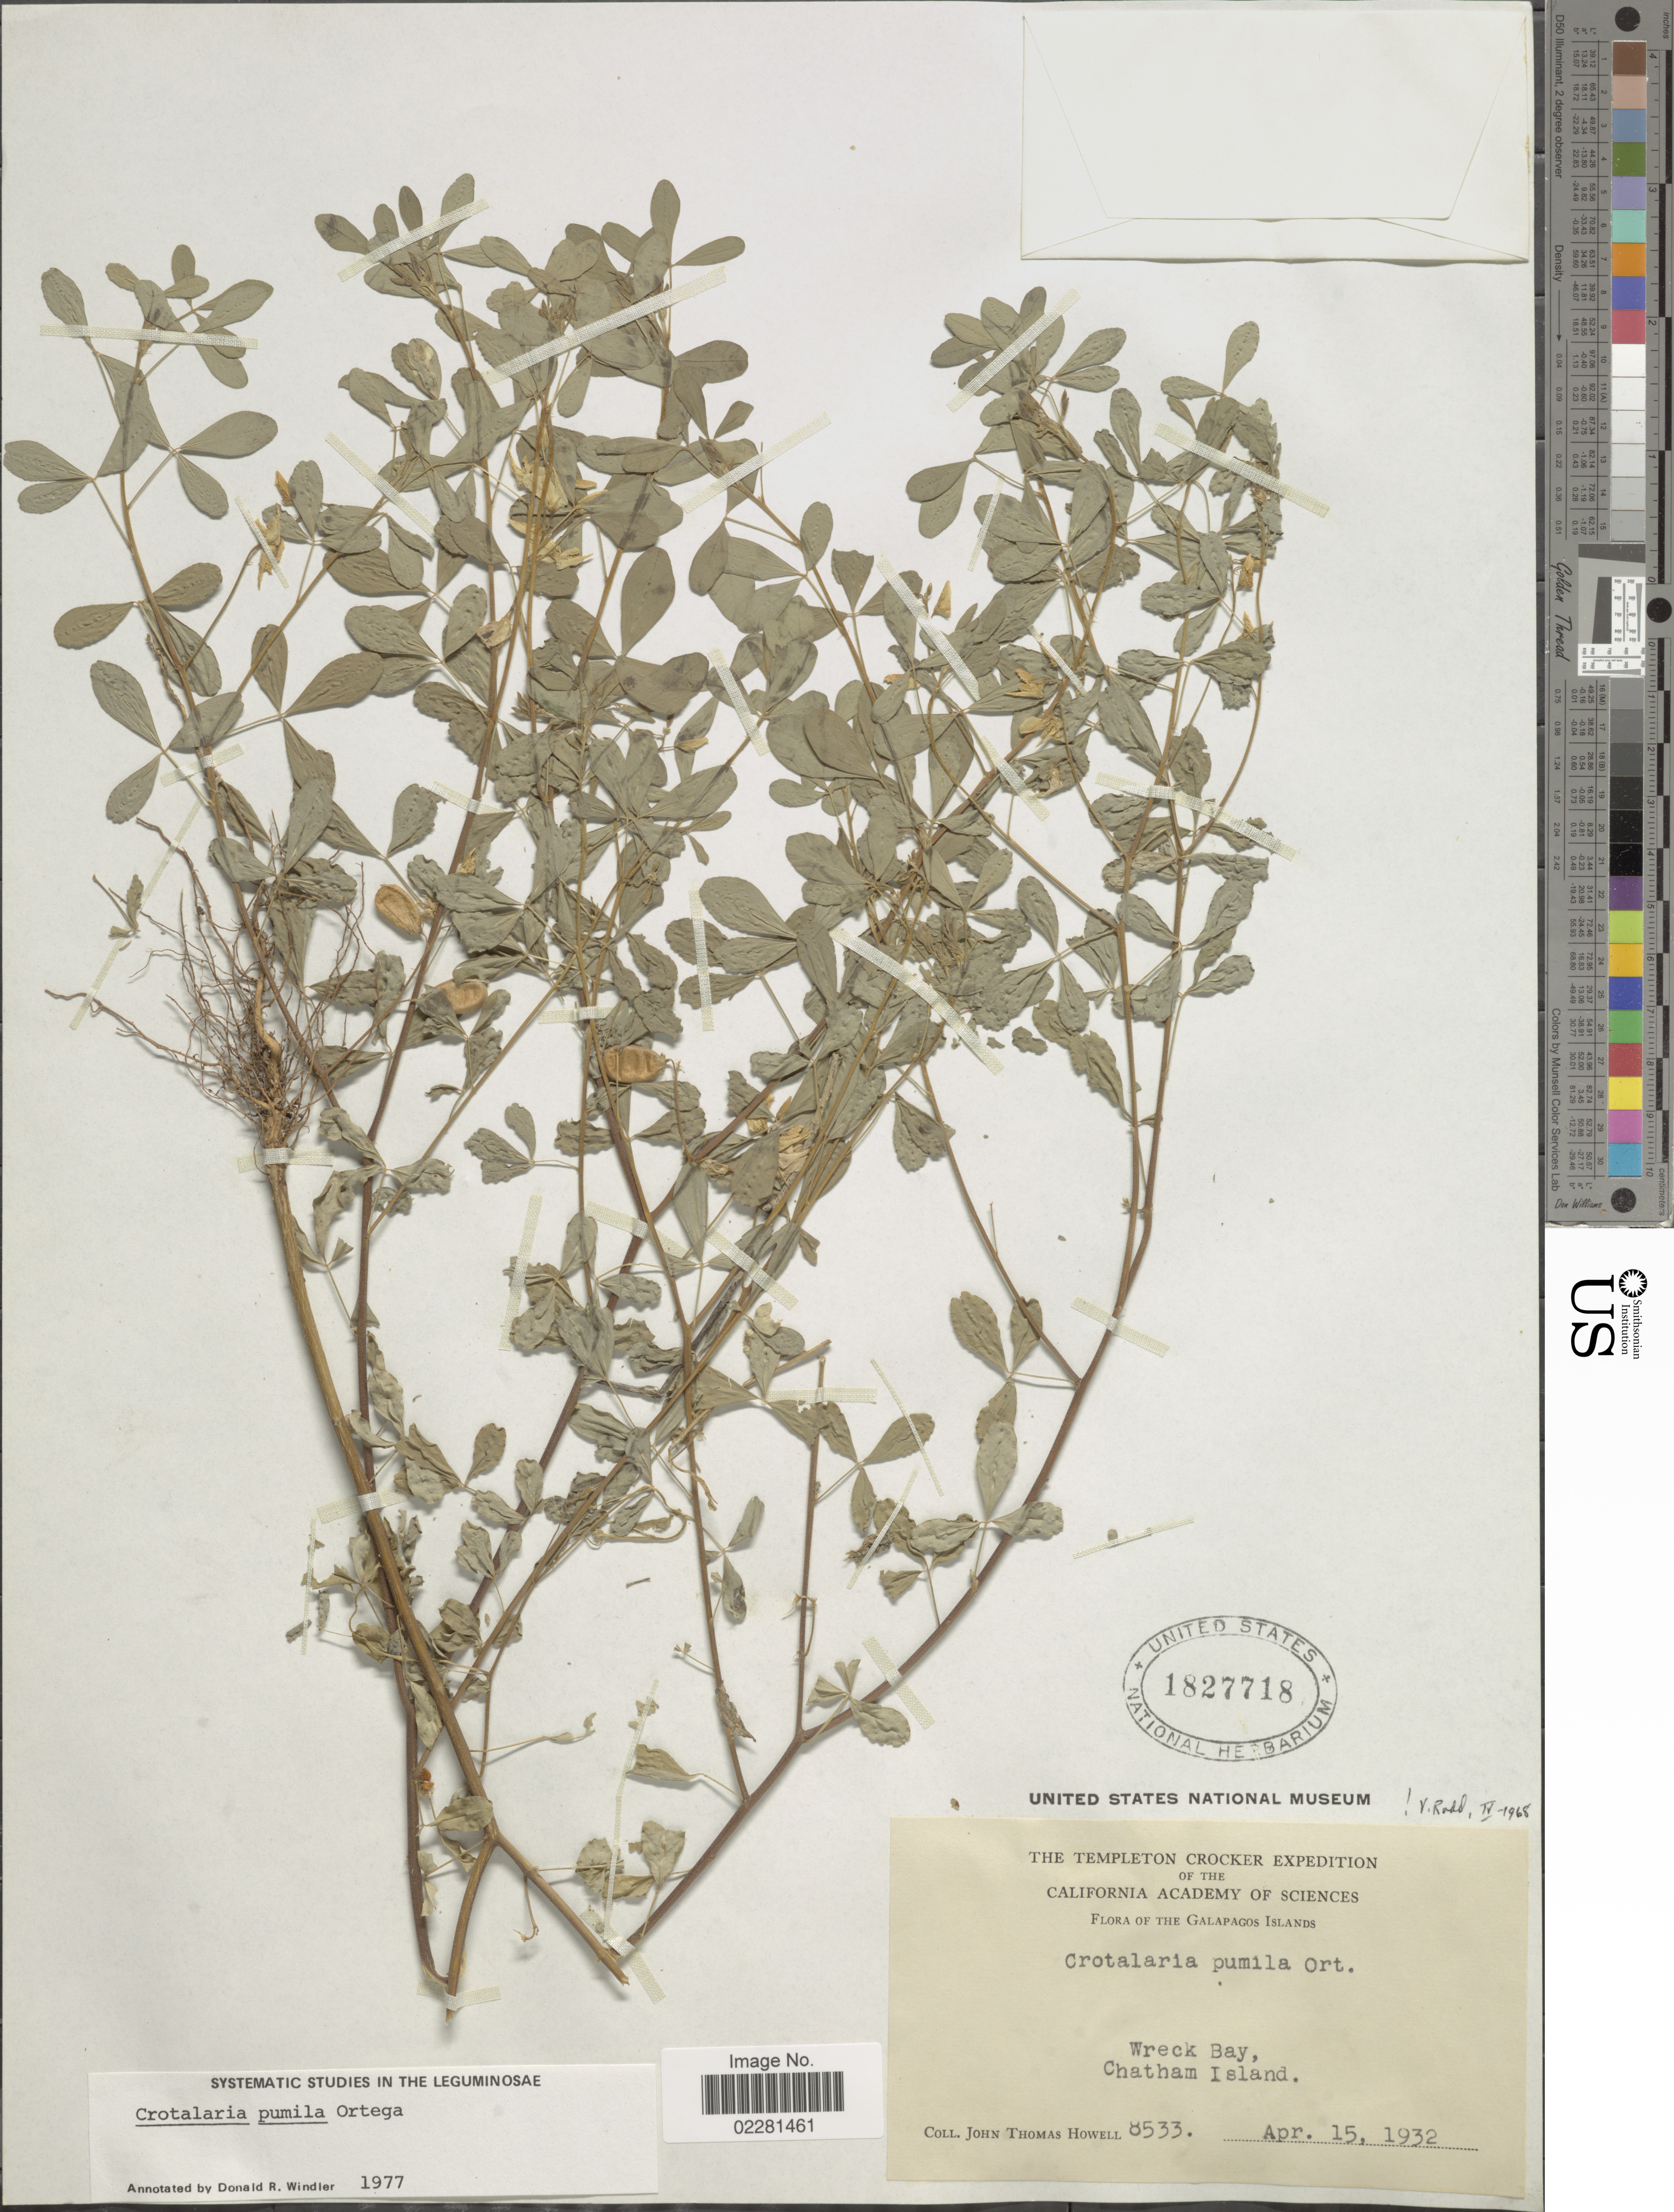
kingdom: Plantae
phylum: Tracheophyta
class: Magnoliopsida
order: Fabales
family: Fabaceae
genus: Crotalaria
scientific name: Crotalaria pumila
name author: Ortega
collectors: J. T. Howell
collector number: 8533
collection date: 1932-04-15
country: New Zealand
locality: Wreck Bay, Chatham Island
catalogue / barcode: US 1827718